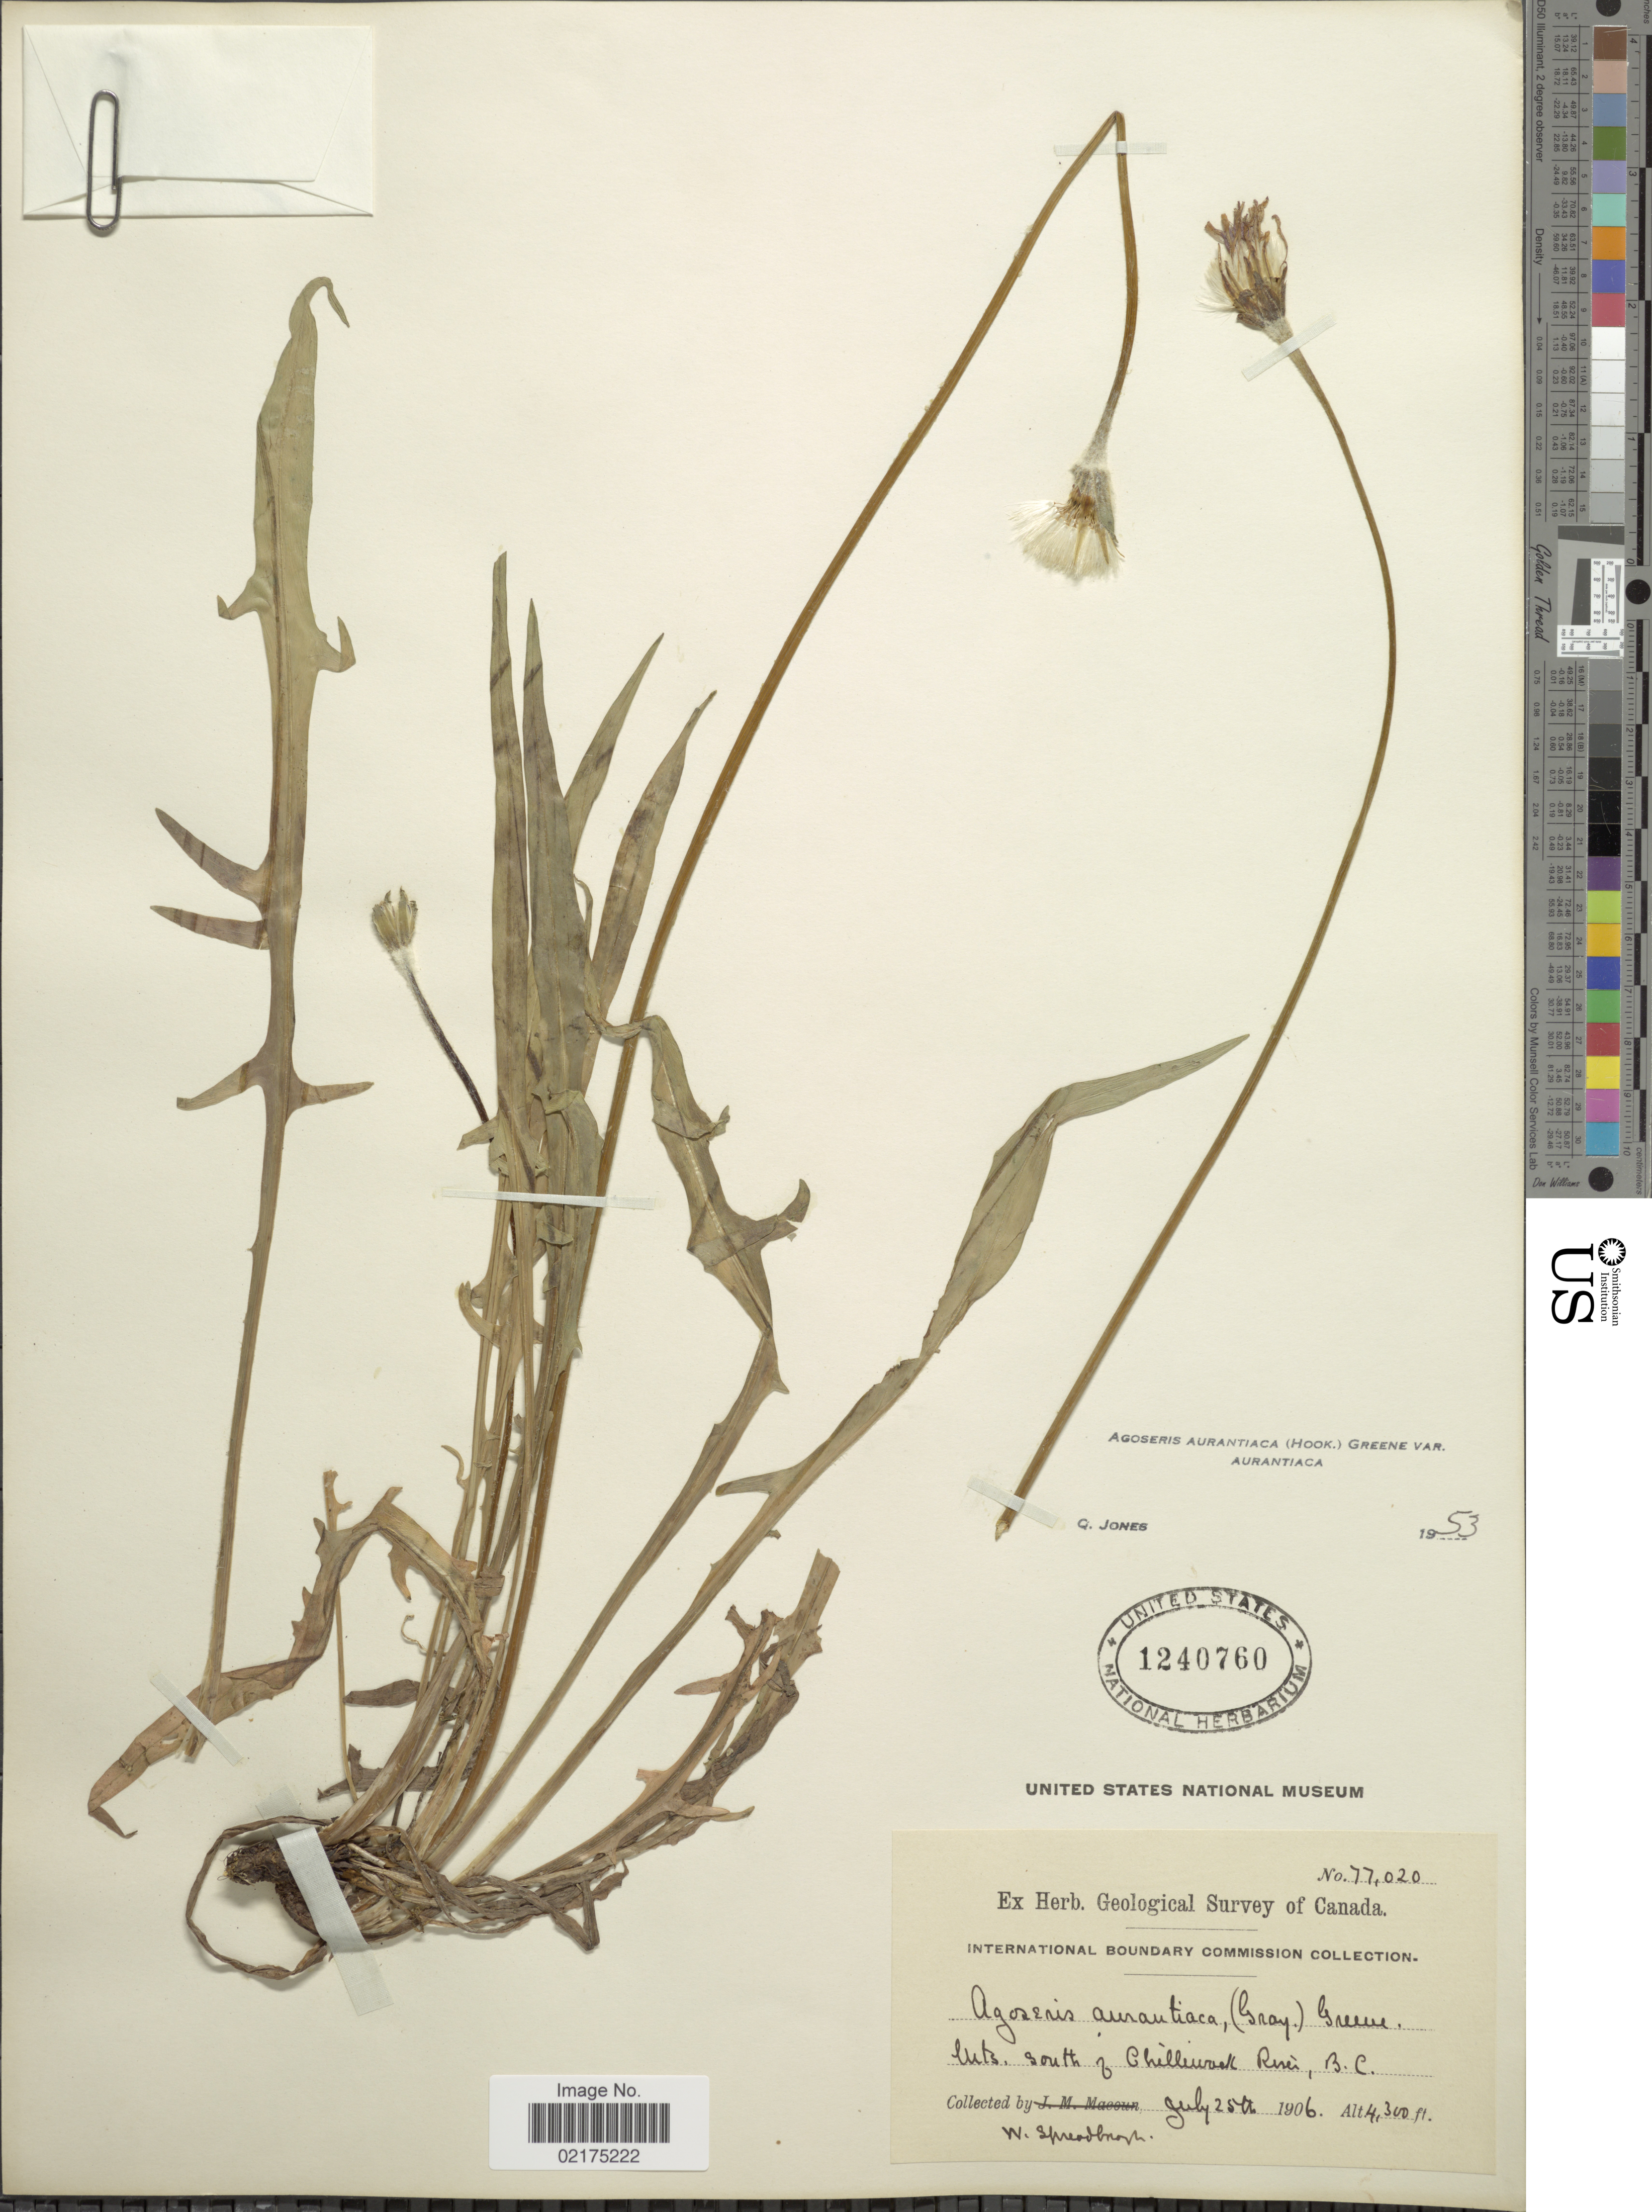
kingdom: Plantae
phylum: Tracheophyta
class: Magnoliopsida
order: Asterales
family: Asteraceae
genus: Agoseris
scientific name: Agoseris aurantiaca var. aurantiaca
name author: (Hook.) Greene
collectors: W. Spreadborough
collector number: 77020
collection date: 1906-07-25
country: Canada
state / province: British Columbia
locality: Mts. South of Chilliwack River, B.C.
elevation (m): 1311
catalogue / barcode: US 1240760